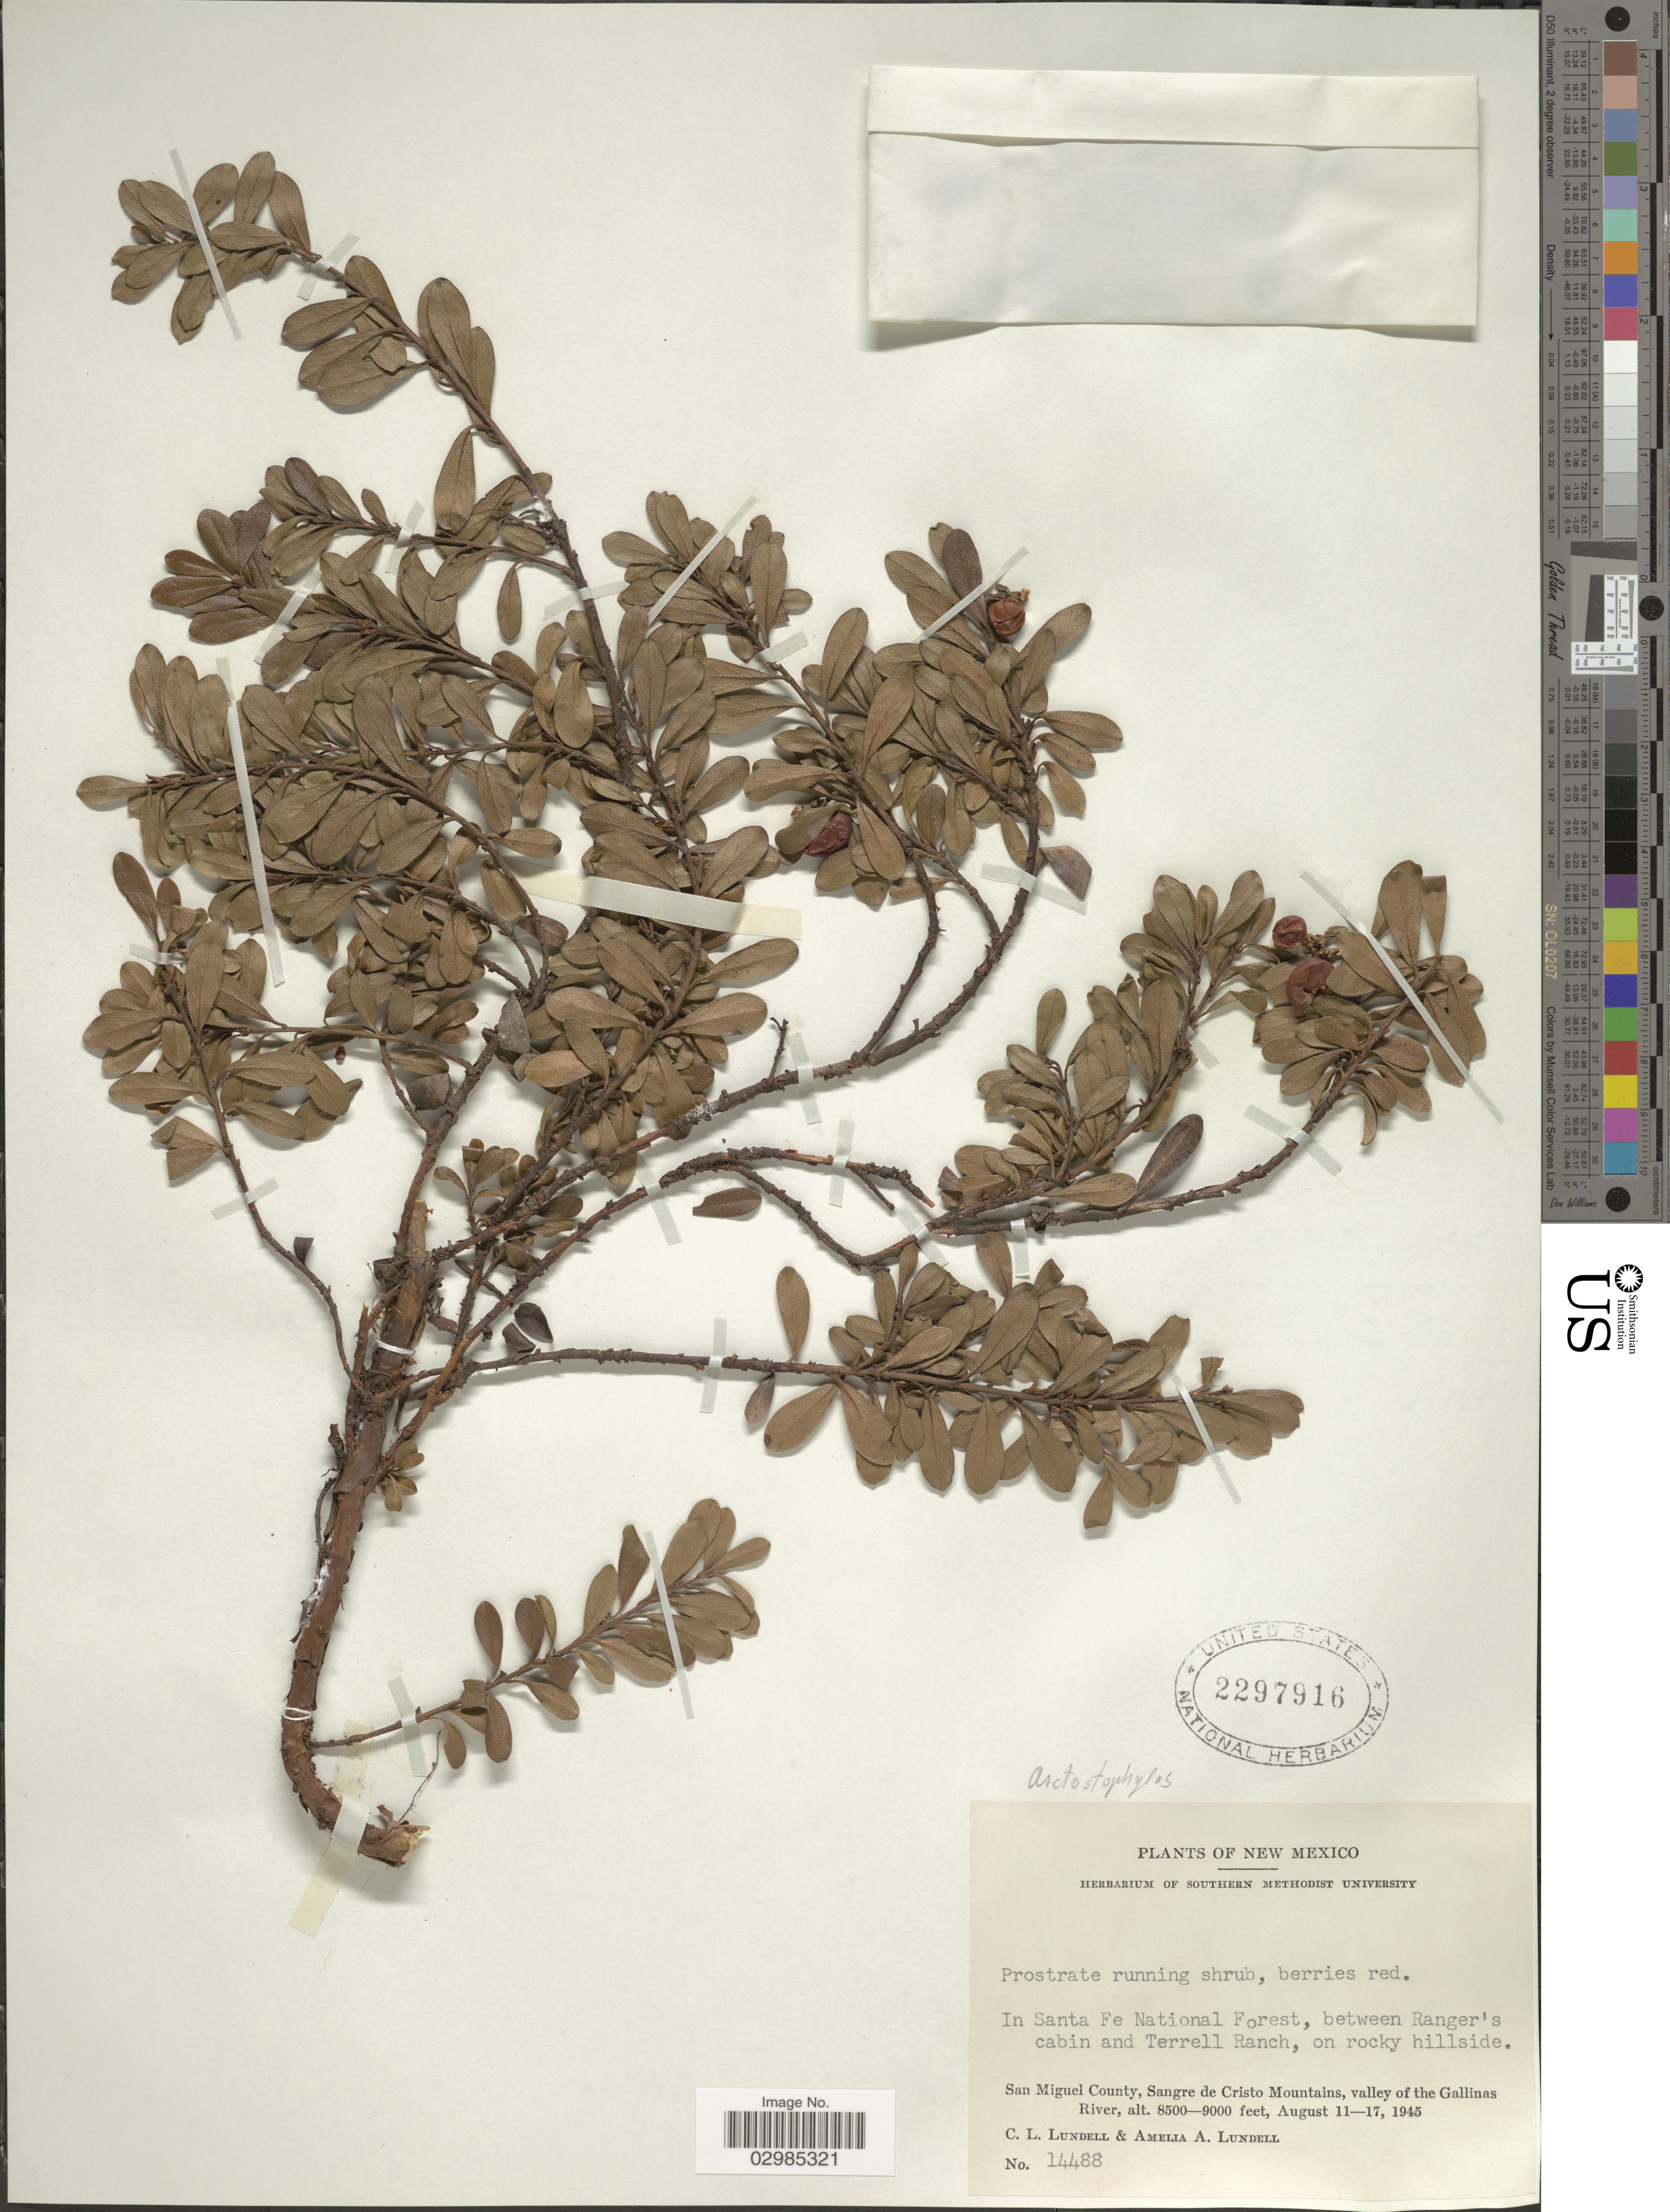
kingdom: Plantae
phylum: Tracheophyta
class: Magnoliopsida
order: Ericales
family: Ericaceae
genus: Arctostaphylos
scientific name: Arctostaphylos cratericola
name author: (Donn. Sm.) Donn. Sm.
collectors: C. L. Lundell & A. A. Lundell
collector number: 14488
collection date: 1945-08-11/1945-08-17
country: United States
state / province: New Mexico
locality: In Santa Fe National Forest, between Ranger's cabin and Terrell Ranch. San Miguel County, Sangre de Cristo Mountains, valley of the Gallinas River.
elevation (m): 2591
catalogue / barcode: US 2297916